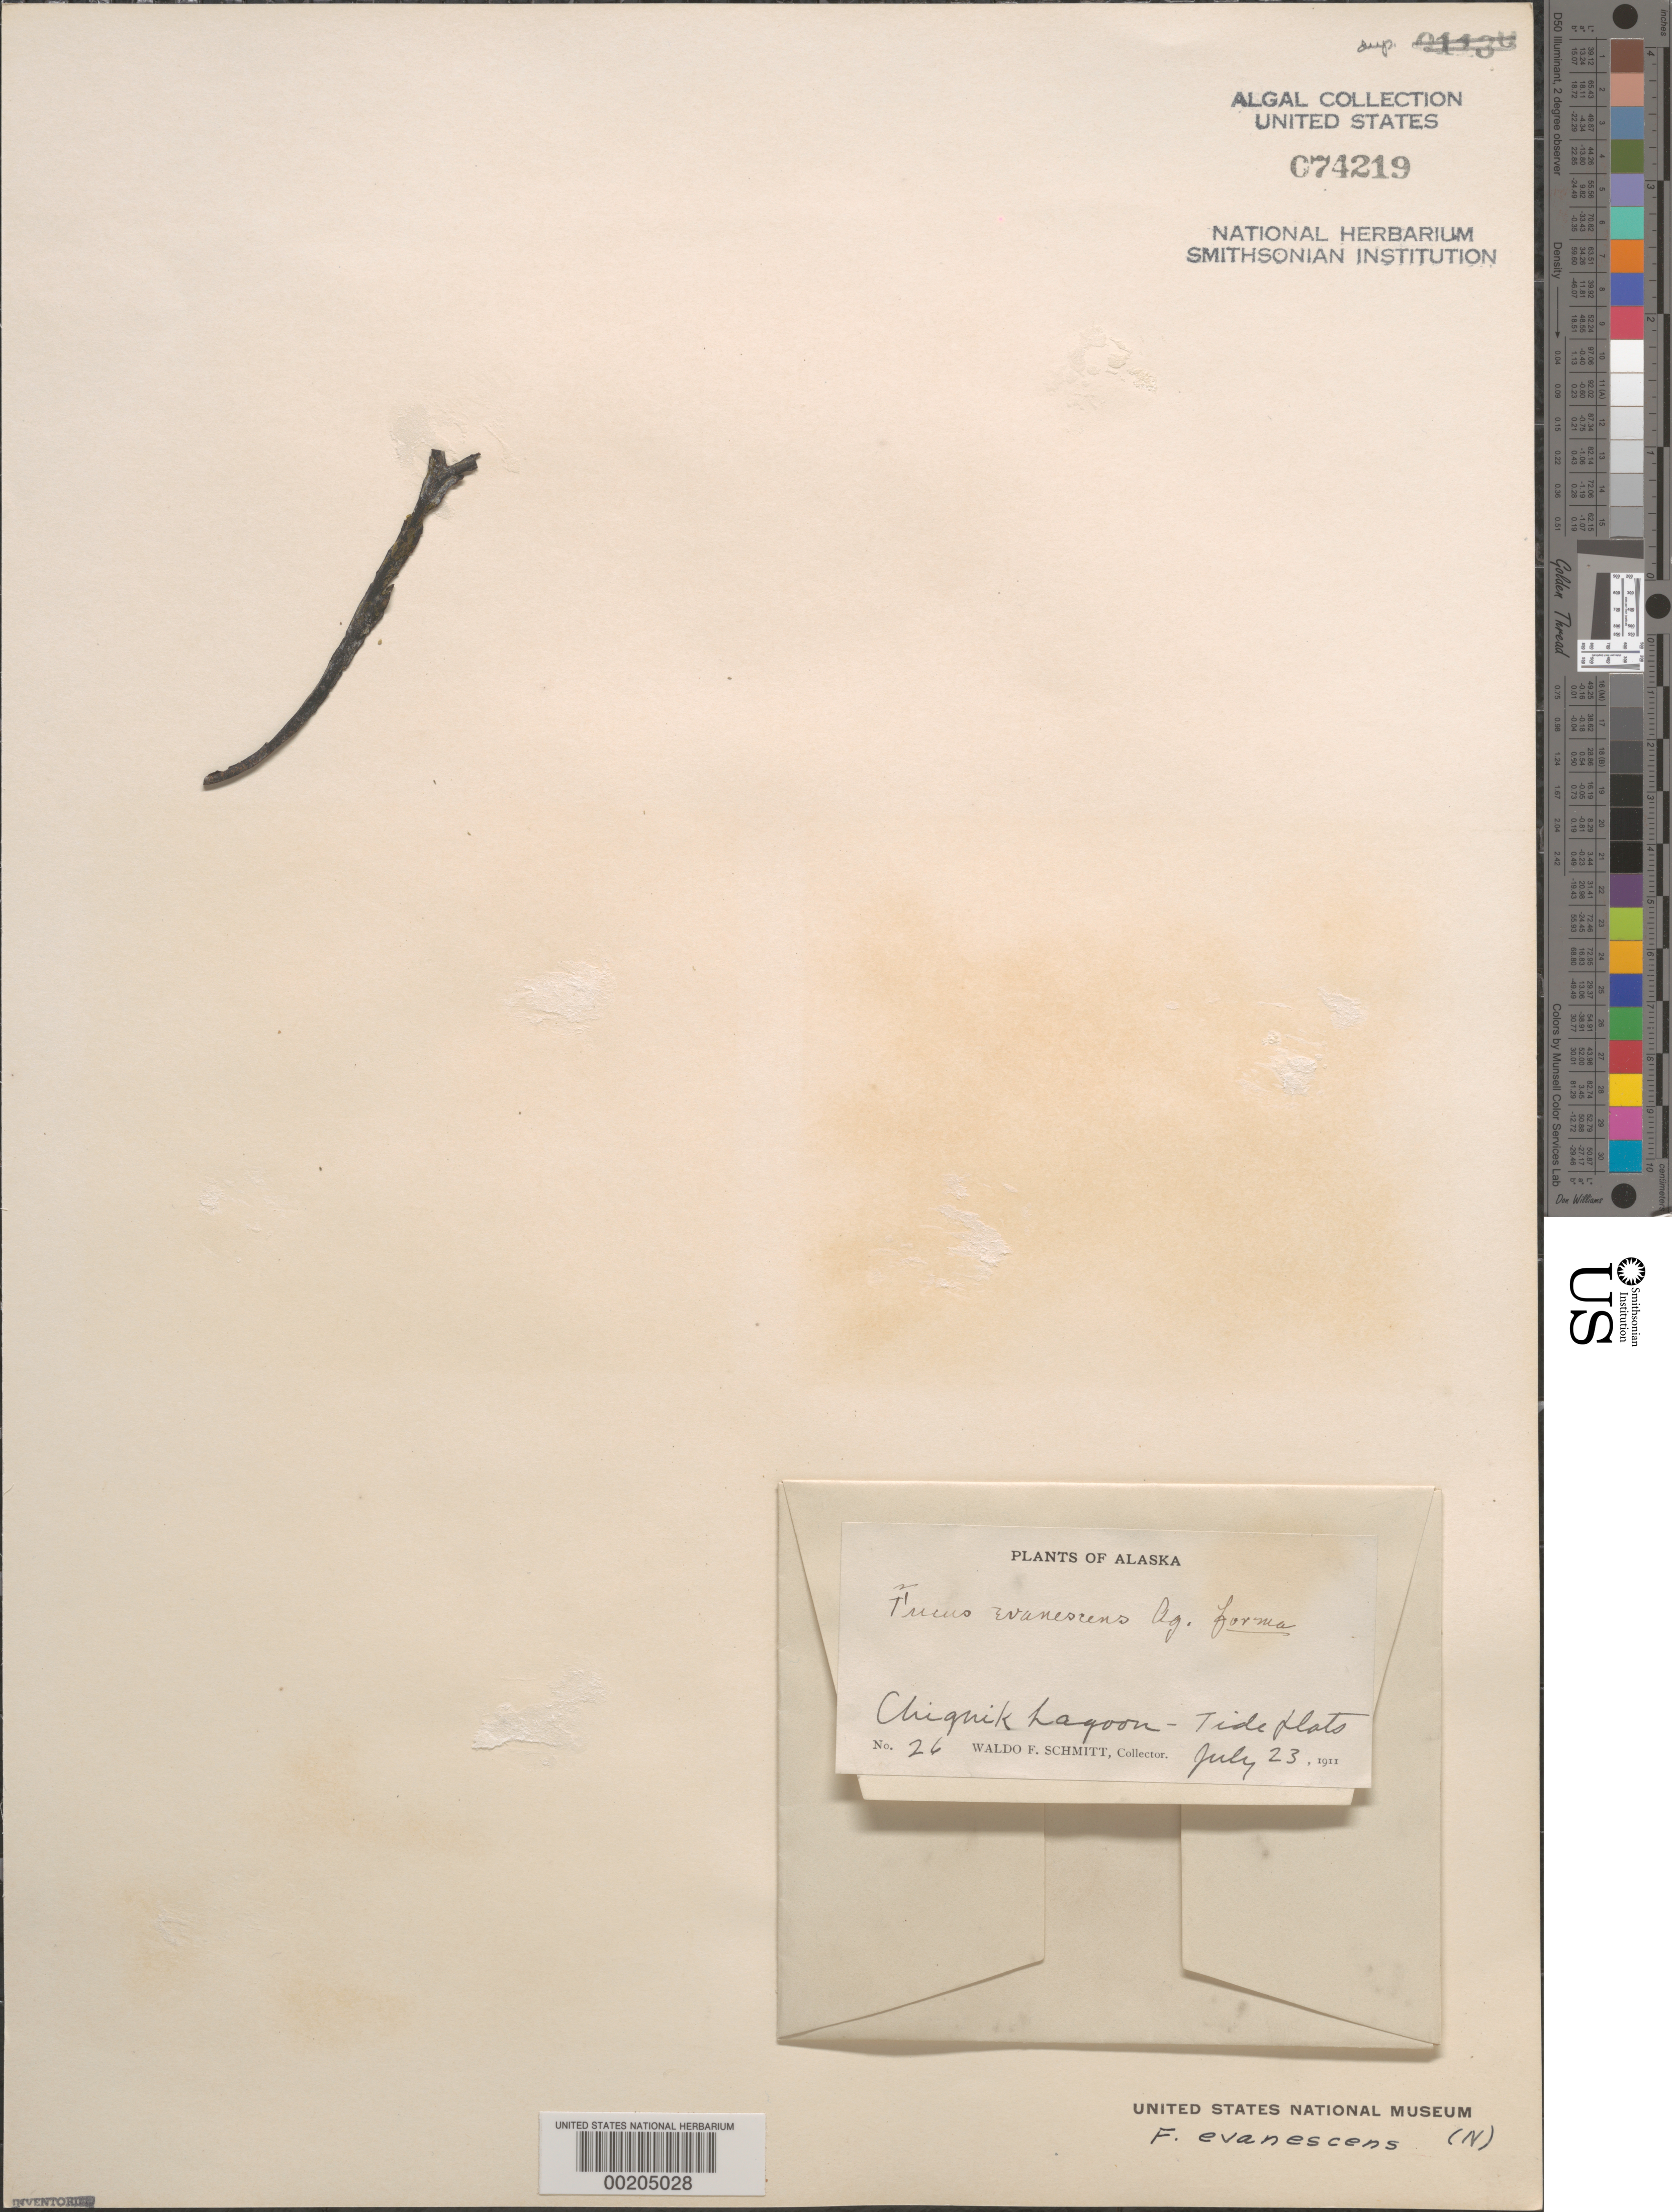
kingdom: Chromista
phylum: Ochrophyta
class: Phaeophyceae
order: Fucales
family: Fucaceae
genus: Fucus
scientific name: Fucus distichus subsp. evanescens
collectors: W. L. Schmitt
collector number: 26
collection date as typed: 23 Jul 1911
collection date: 1911-07-23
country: United States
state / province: Alaska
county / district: Dillingham Division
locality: Chignik Lagoon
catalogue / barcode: US 74219